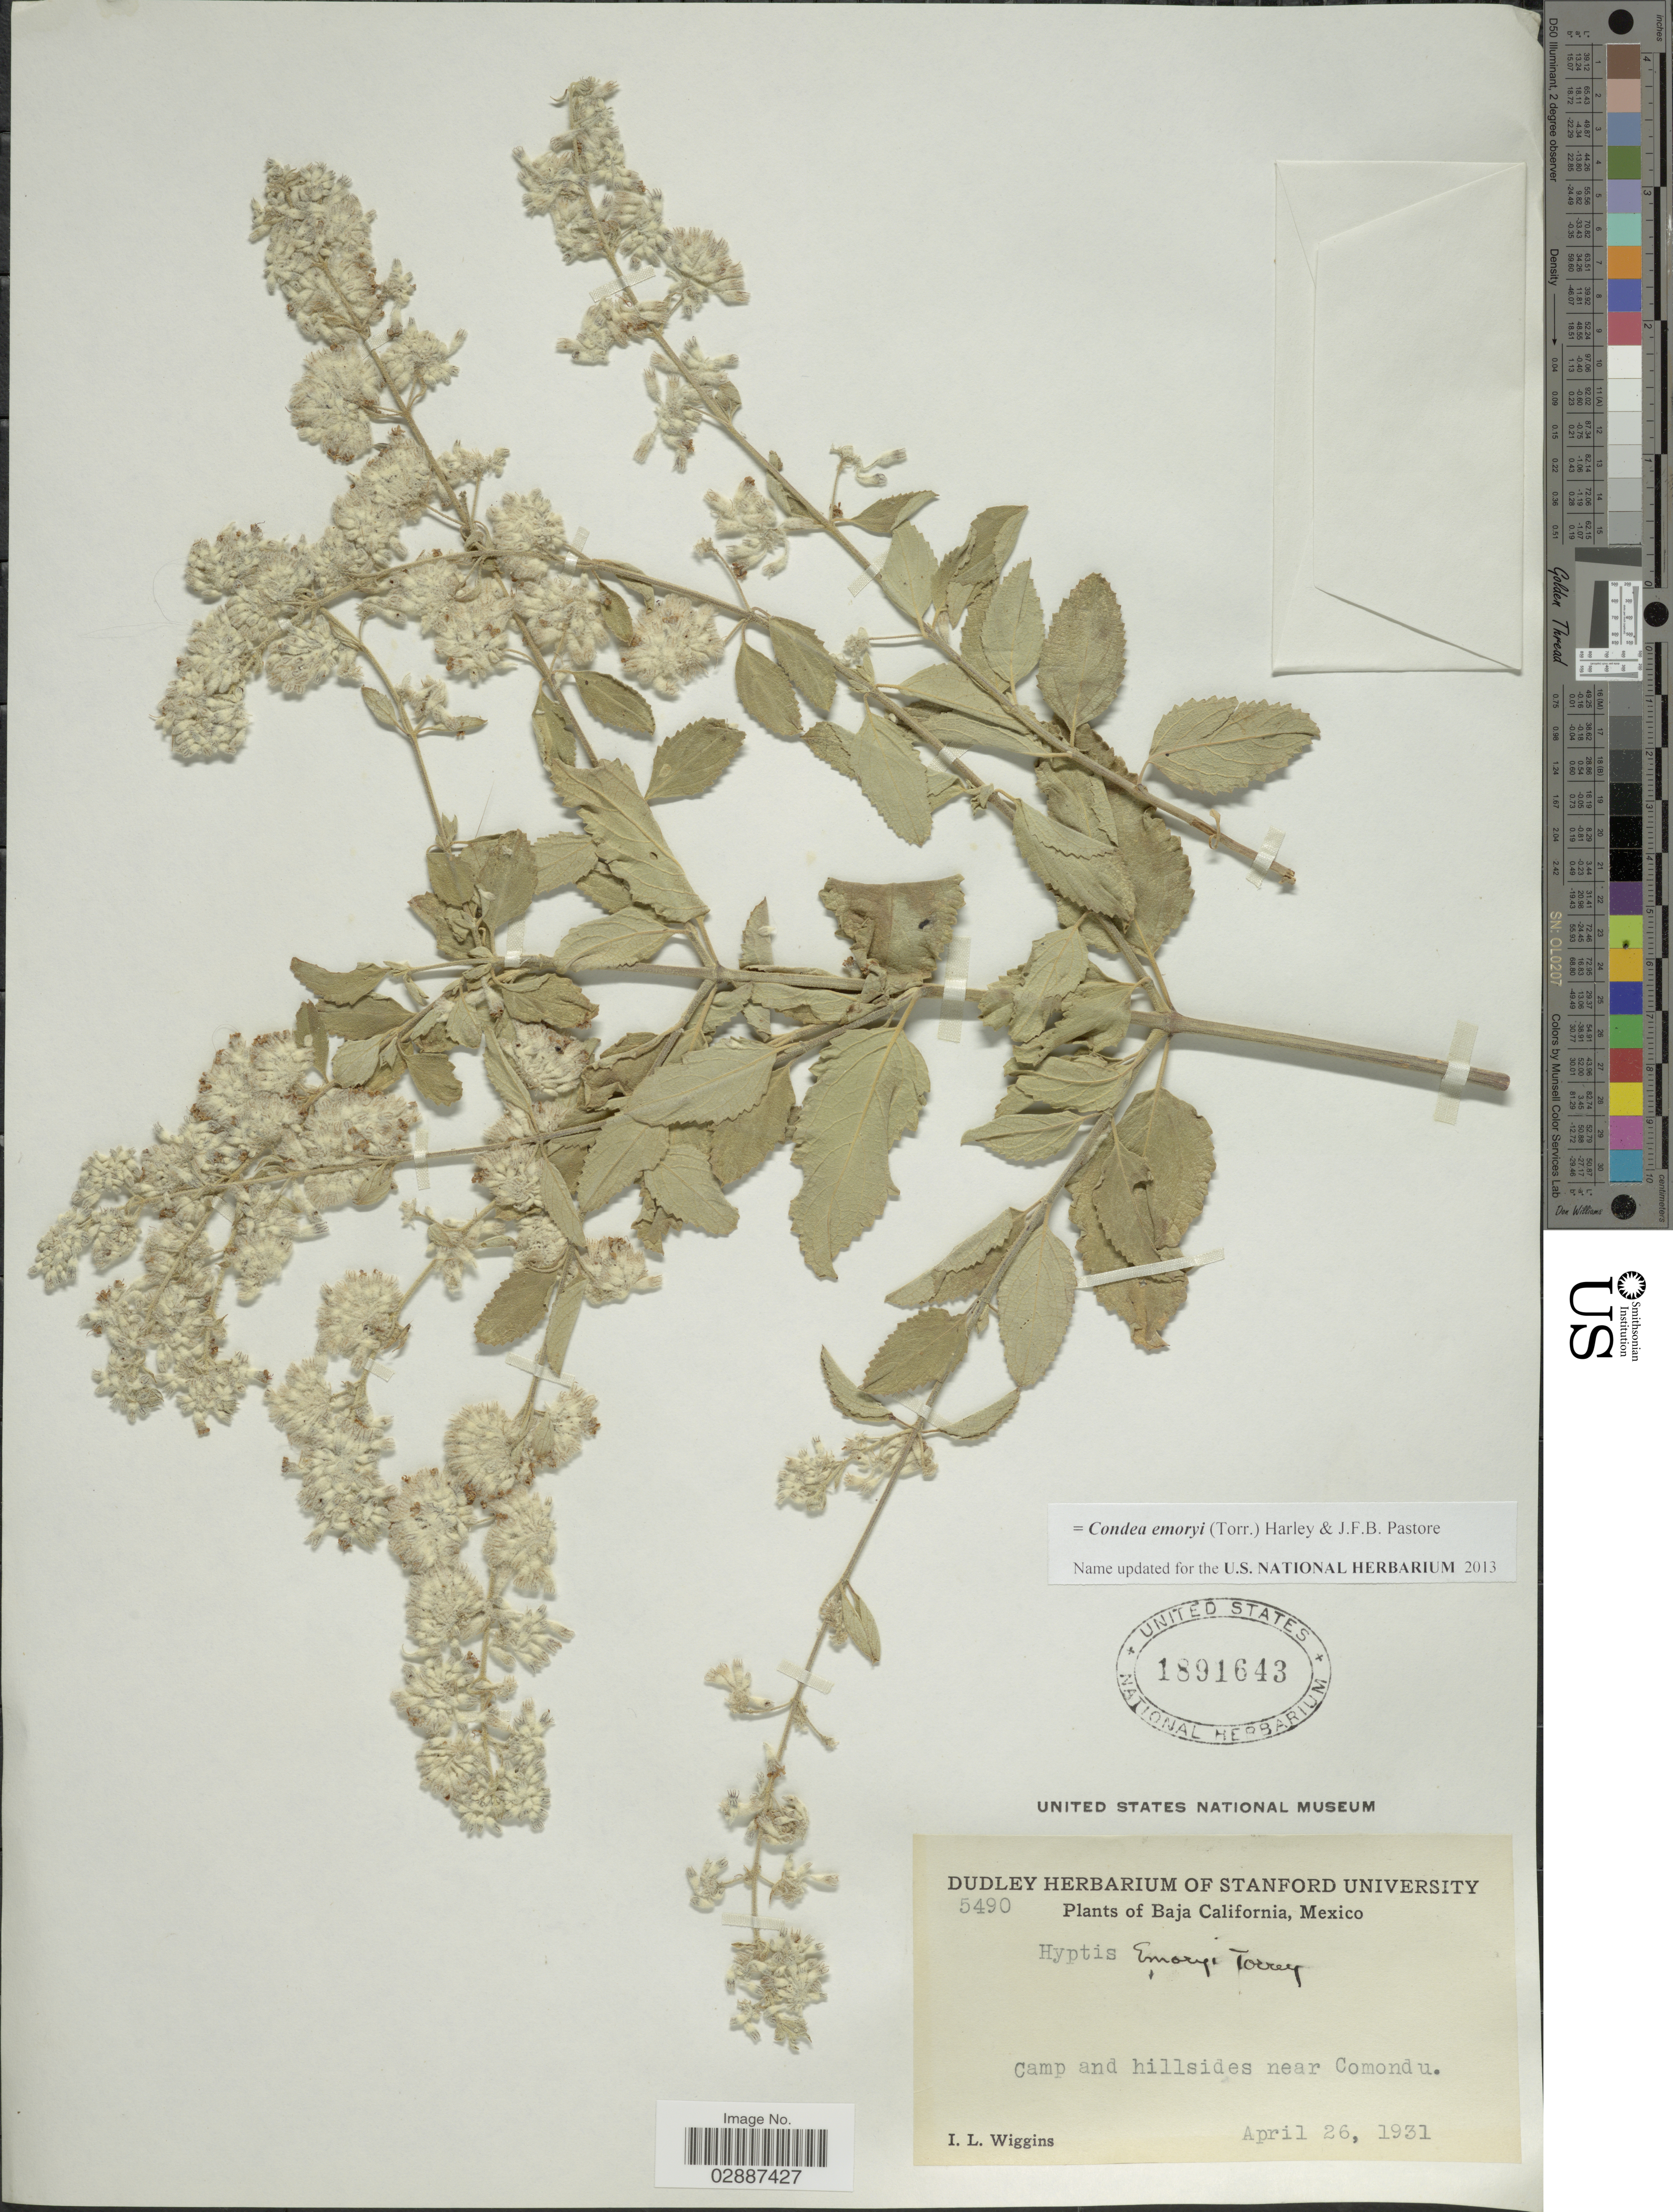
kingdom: Plantae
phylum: Tracheophyta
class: Magnoliopsida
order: Lamiales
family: Lamiaceae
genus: Condea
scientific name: Condea emoryi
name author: (Torr.) Harley & J.F.B. Pastore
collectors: I. L. Wiggins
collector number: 5490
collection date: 1931-04-26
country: Mexico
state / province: Baja California Sur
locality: Camp and hillsides near Comondu.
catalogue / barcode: US 1891643